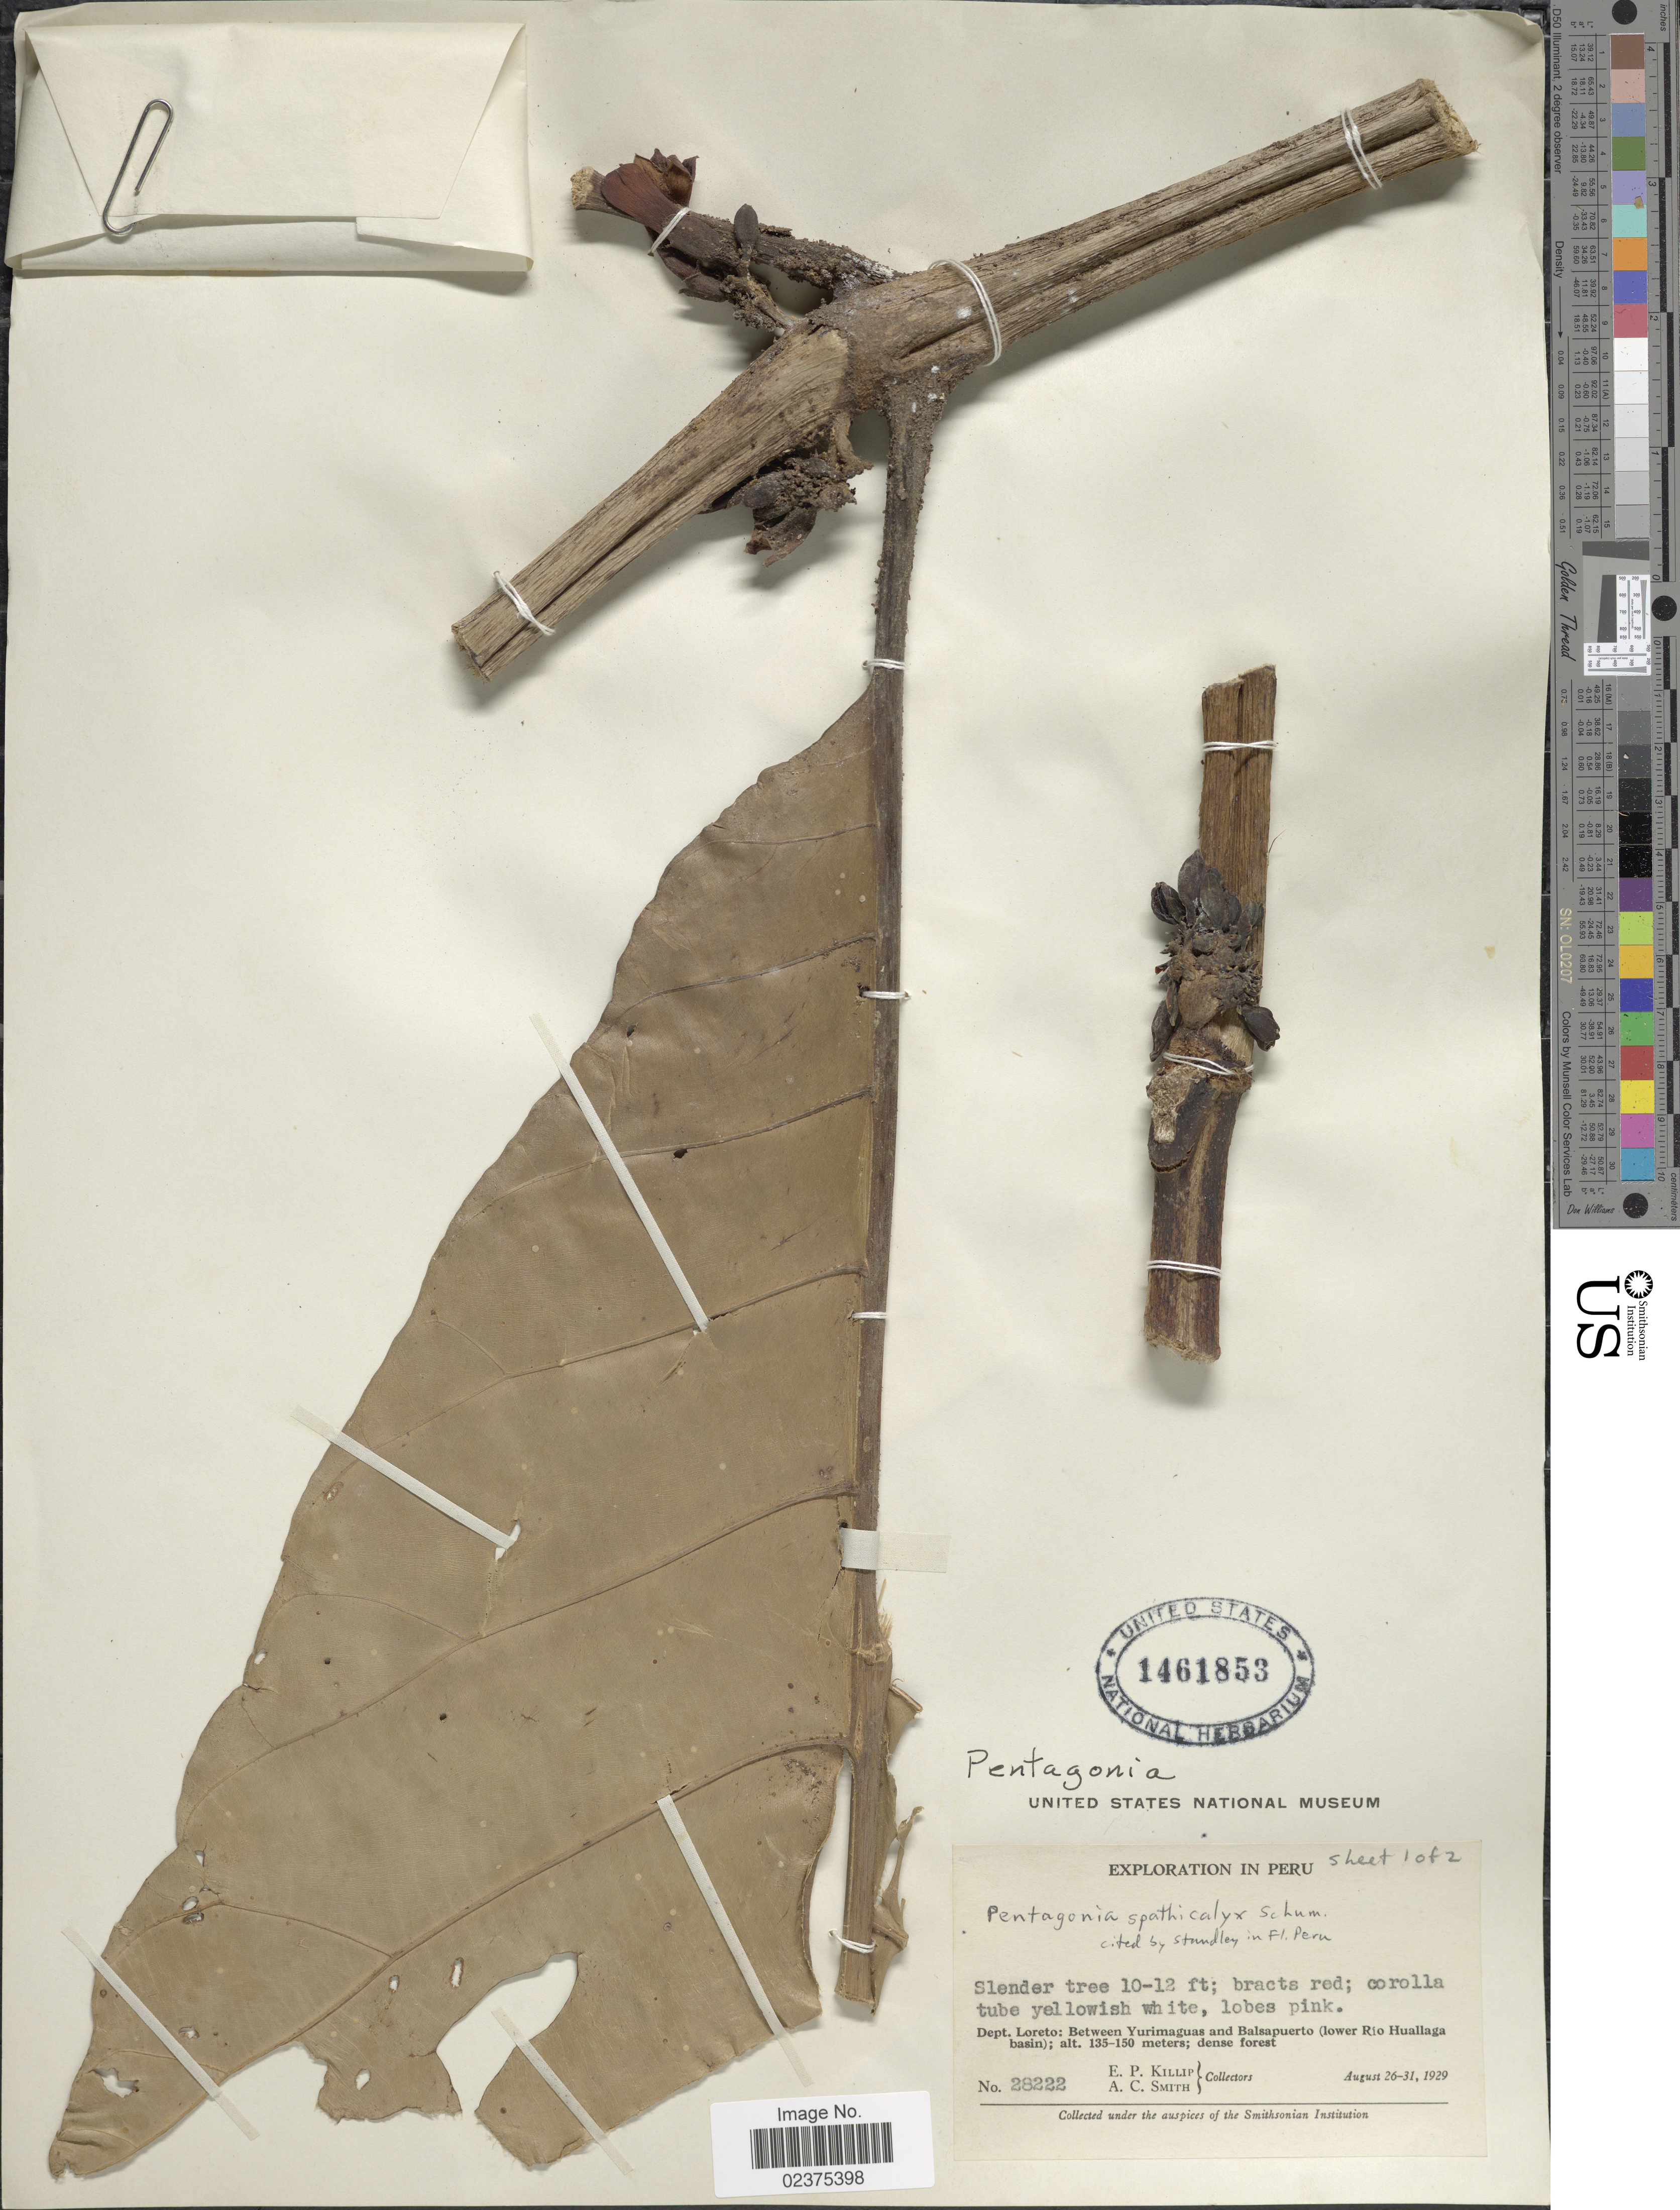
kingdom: Plantae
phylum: Tracheophyta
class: Magnoliopsida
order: Gentianales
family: Rubiaceae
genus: Pentagonia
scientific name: Pentagonia spathicalyx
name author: K. Schum.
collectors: E. P. Killip & A. C. Smith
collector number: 28222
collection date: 1929-08-26/1929-08-31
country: Peru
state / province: Loreto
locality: Dept. Loreto: Between Yurimaguas and Balsapuerto (lower Rio Huallaga basin)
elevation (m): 135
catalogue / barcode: US 1461853